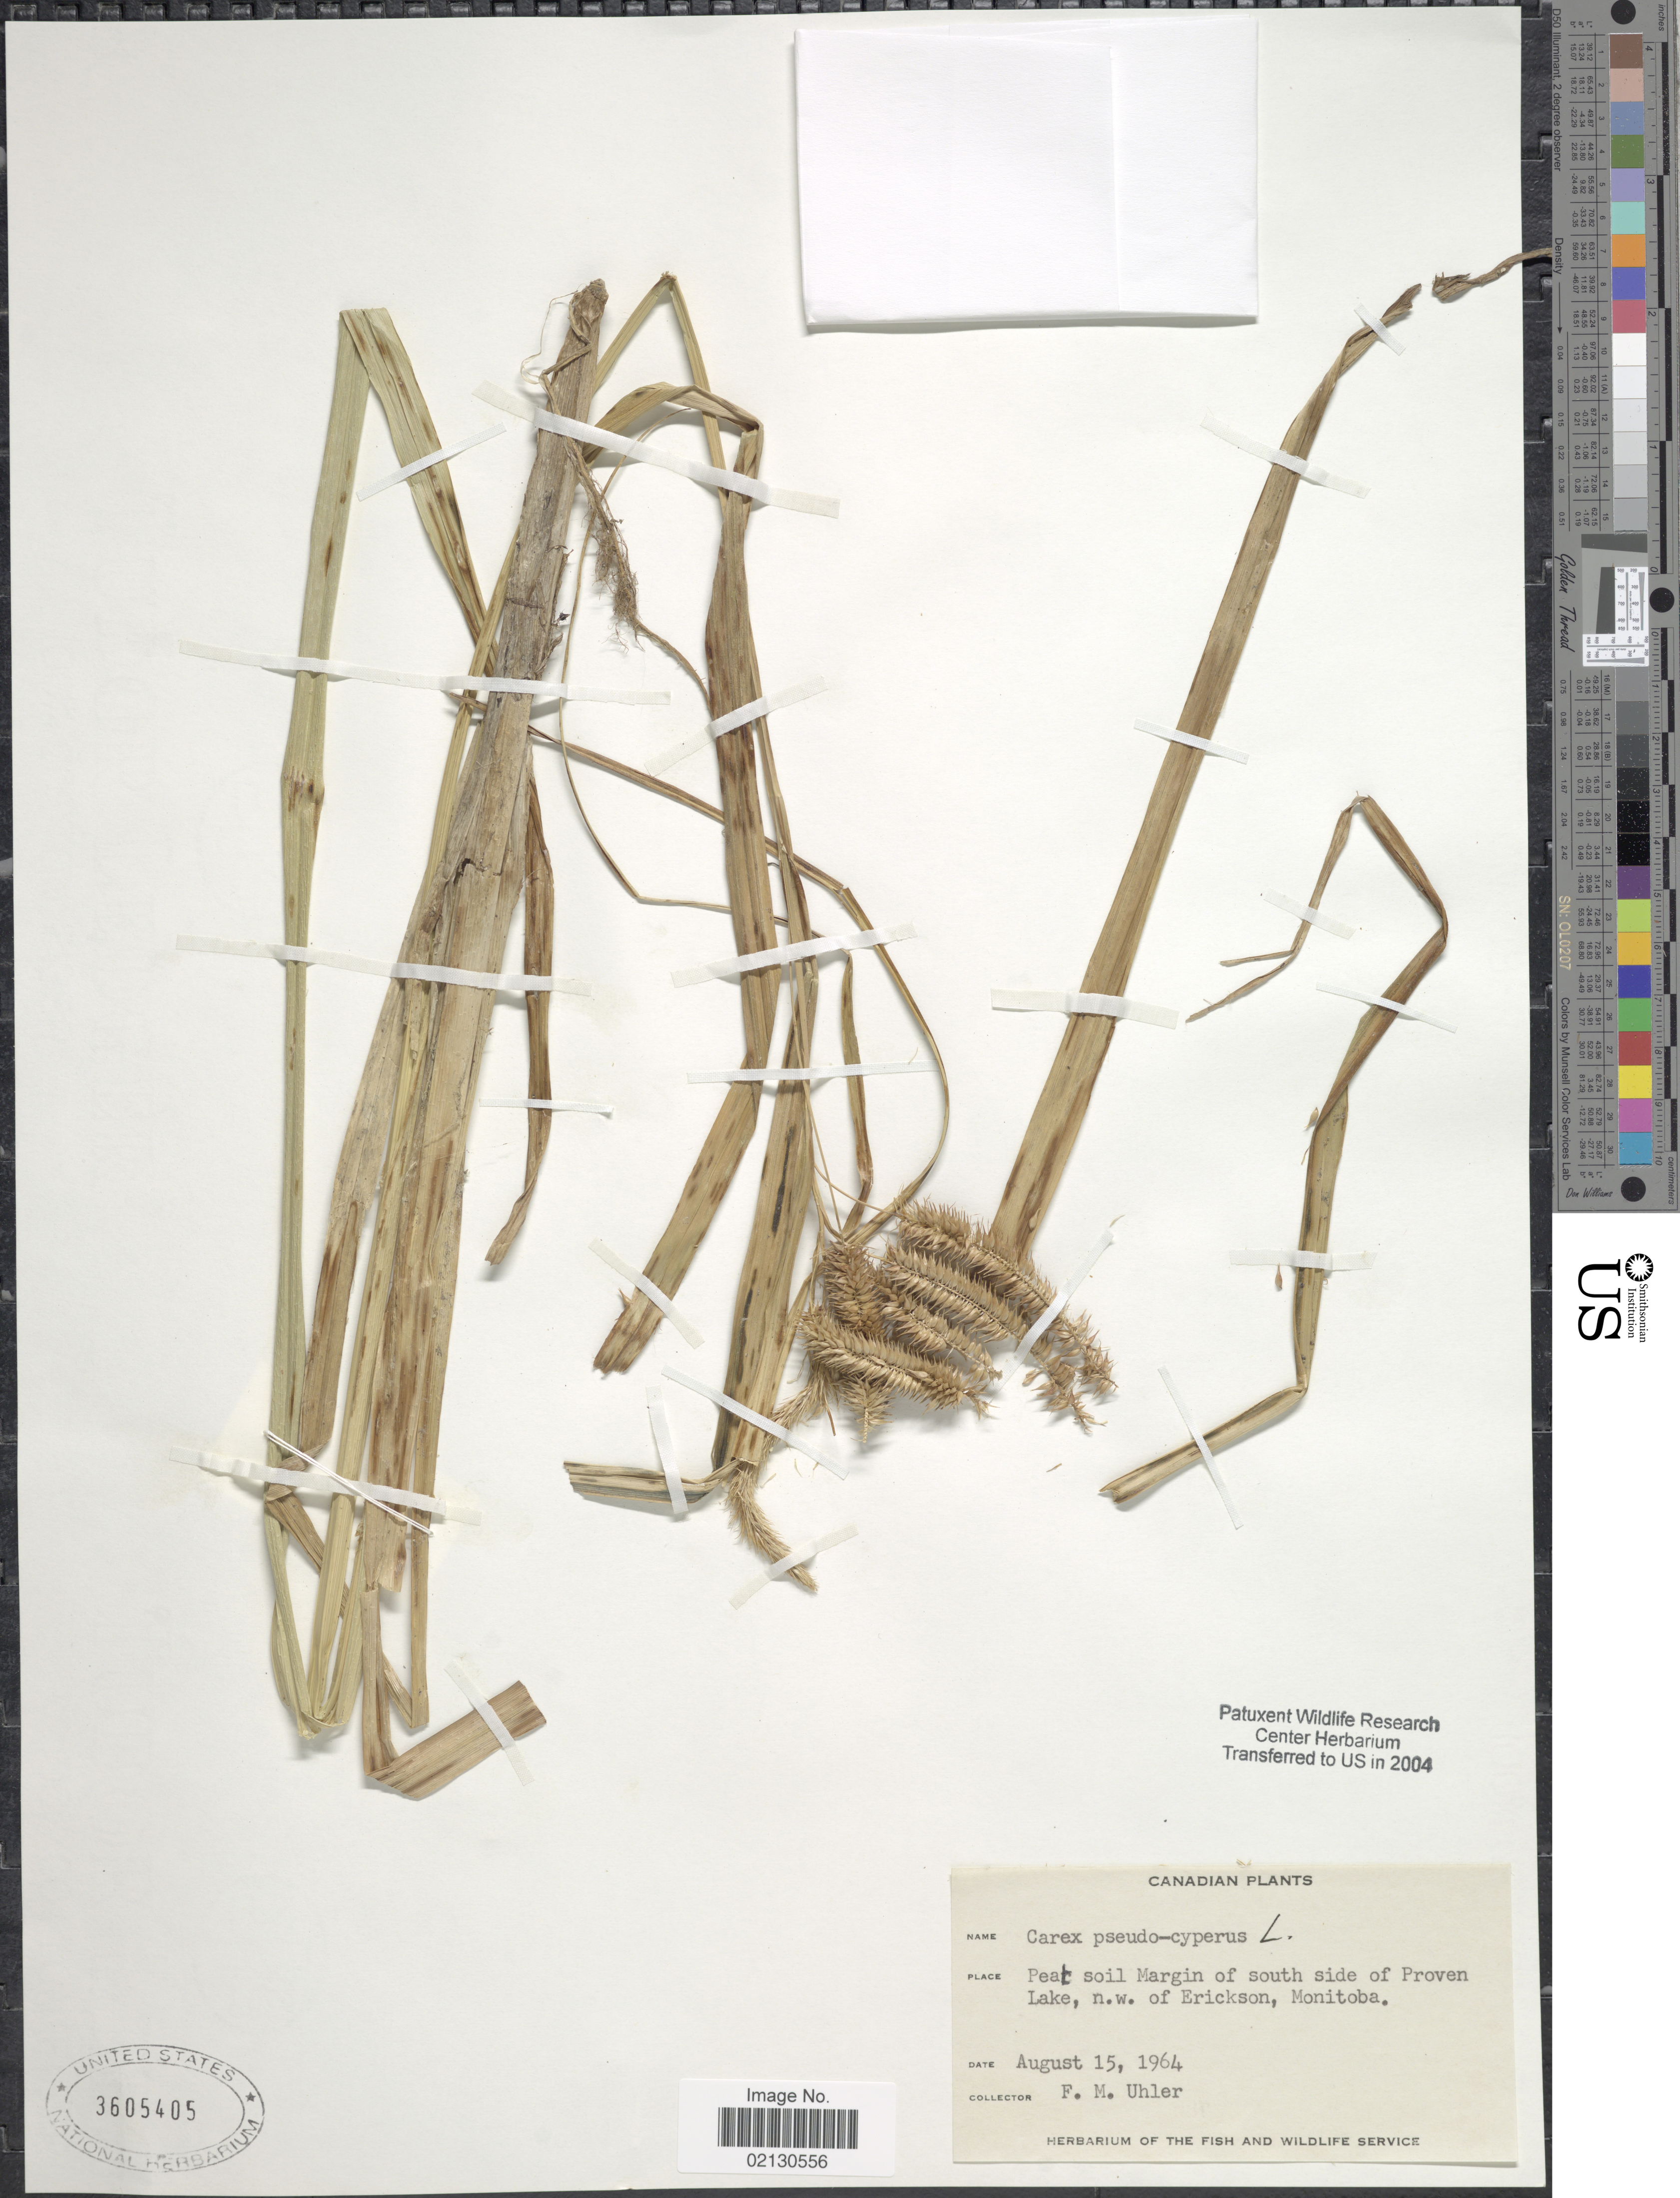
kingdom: Plantae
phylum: Tracheophyta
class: Liliopsida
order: Poales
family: Cyperaceae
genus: Carex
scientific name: Carex pseudocyperus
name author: L.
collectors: F. M. Uhler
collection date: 1964-08-15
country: Canada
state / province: Manitoba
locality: Margin of south side of Proven Lake, n.w. of Erickson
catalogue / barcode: US 3605405